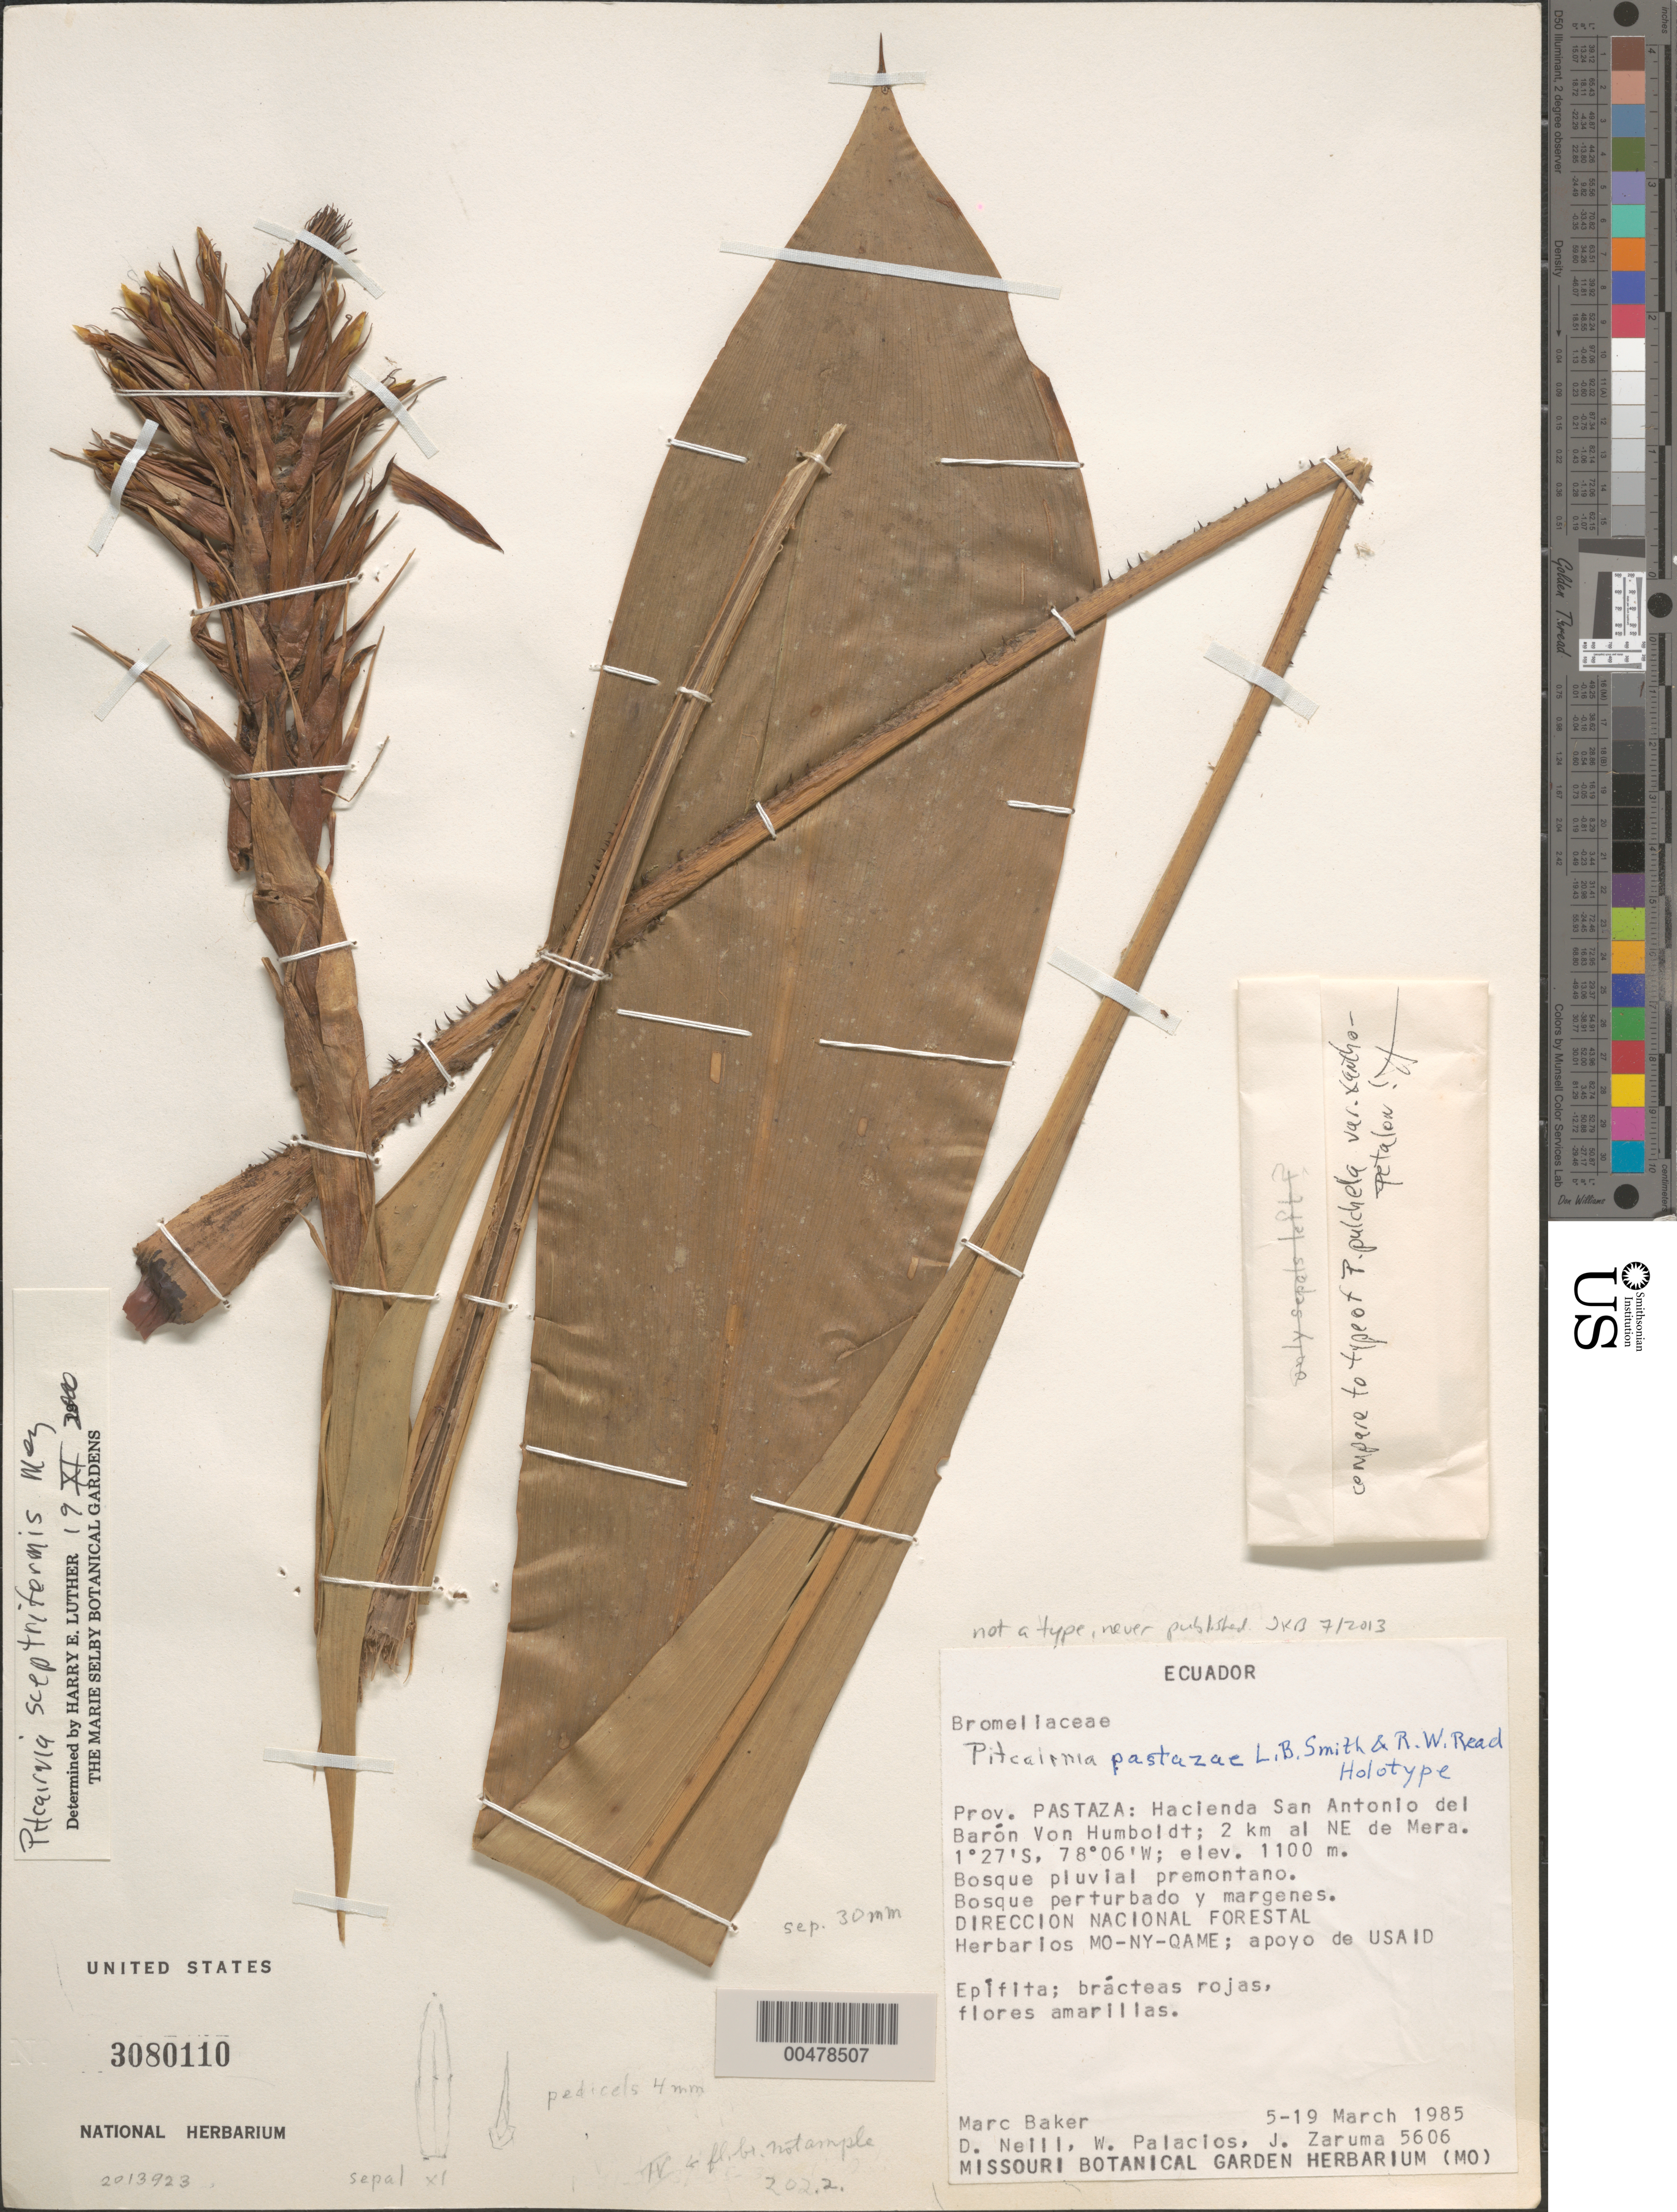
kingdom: Plantae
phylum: Tracheophyta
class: Liliopsida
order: Poales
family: Bromeliaceae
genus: Pitcairnia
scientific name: Pitcairnia sceptriformis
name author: Mez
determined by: Luther, Harry E.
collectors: M. A. Baker, D. A. Neill, W. Palacios & J. Zaruma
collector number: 5606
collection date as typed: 05 Mar 1985 to 19 Mar 1985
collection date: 1985-03-05/1985-03-19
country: Ecuador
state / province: Pastaza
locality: Hacienda San Antonia del baron von hUmboldt, 2 km NEde mera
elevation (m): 1100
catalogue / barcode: US 3080110